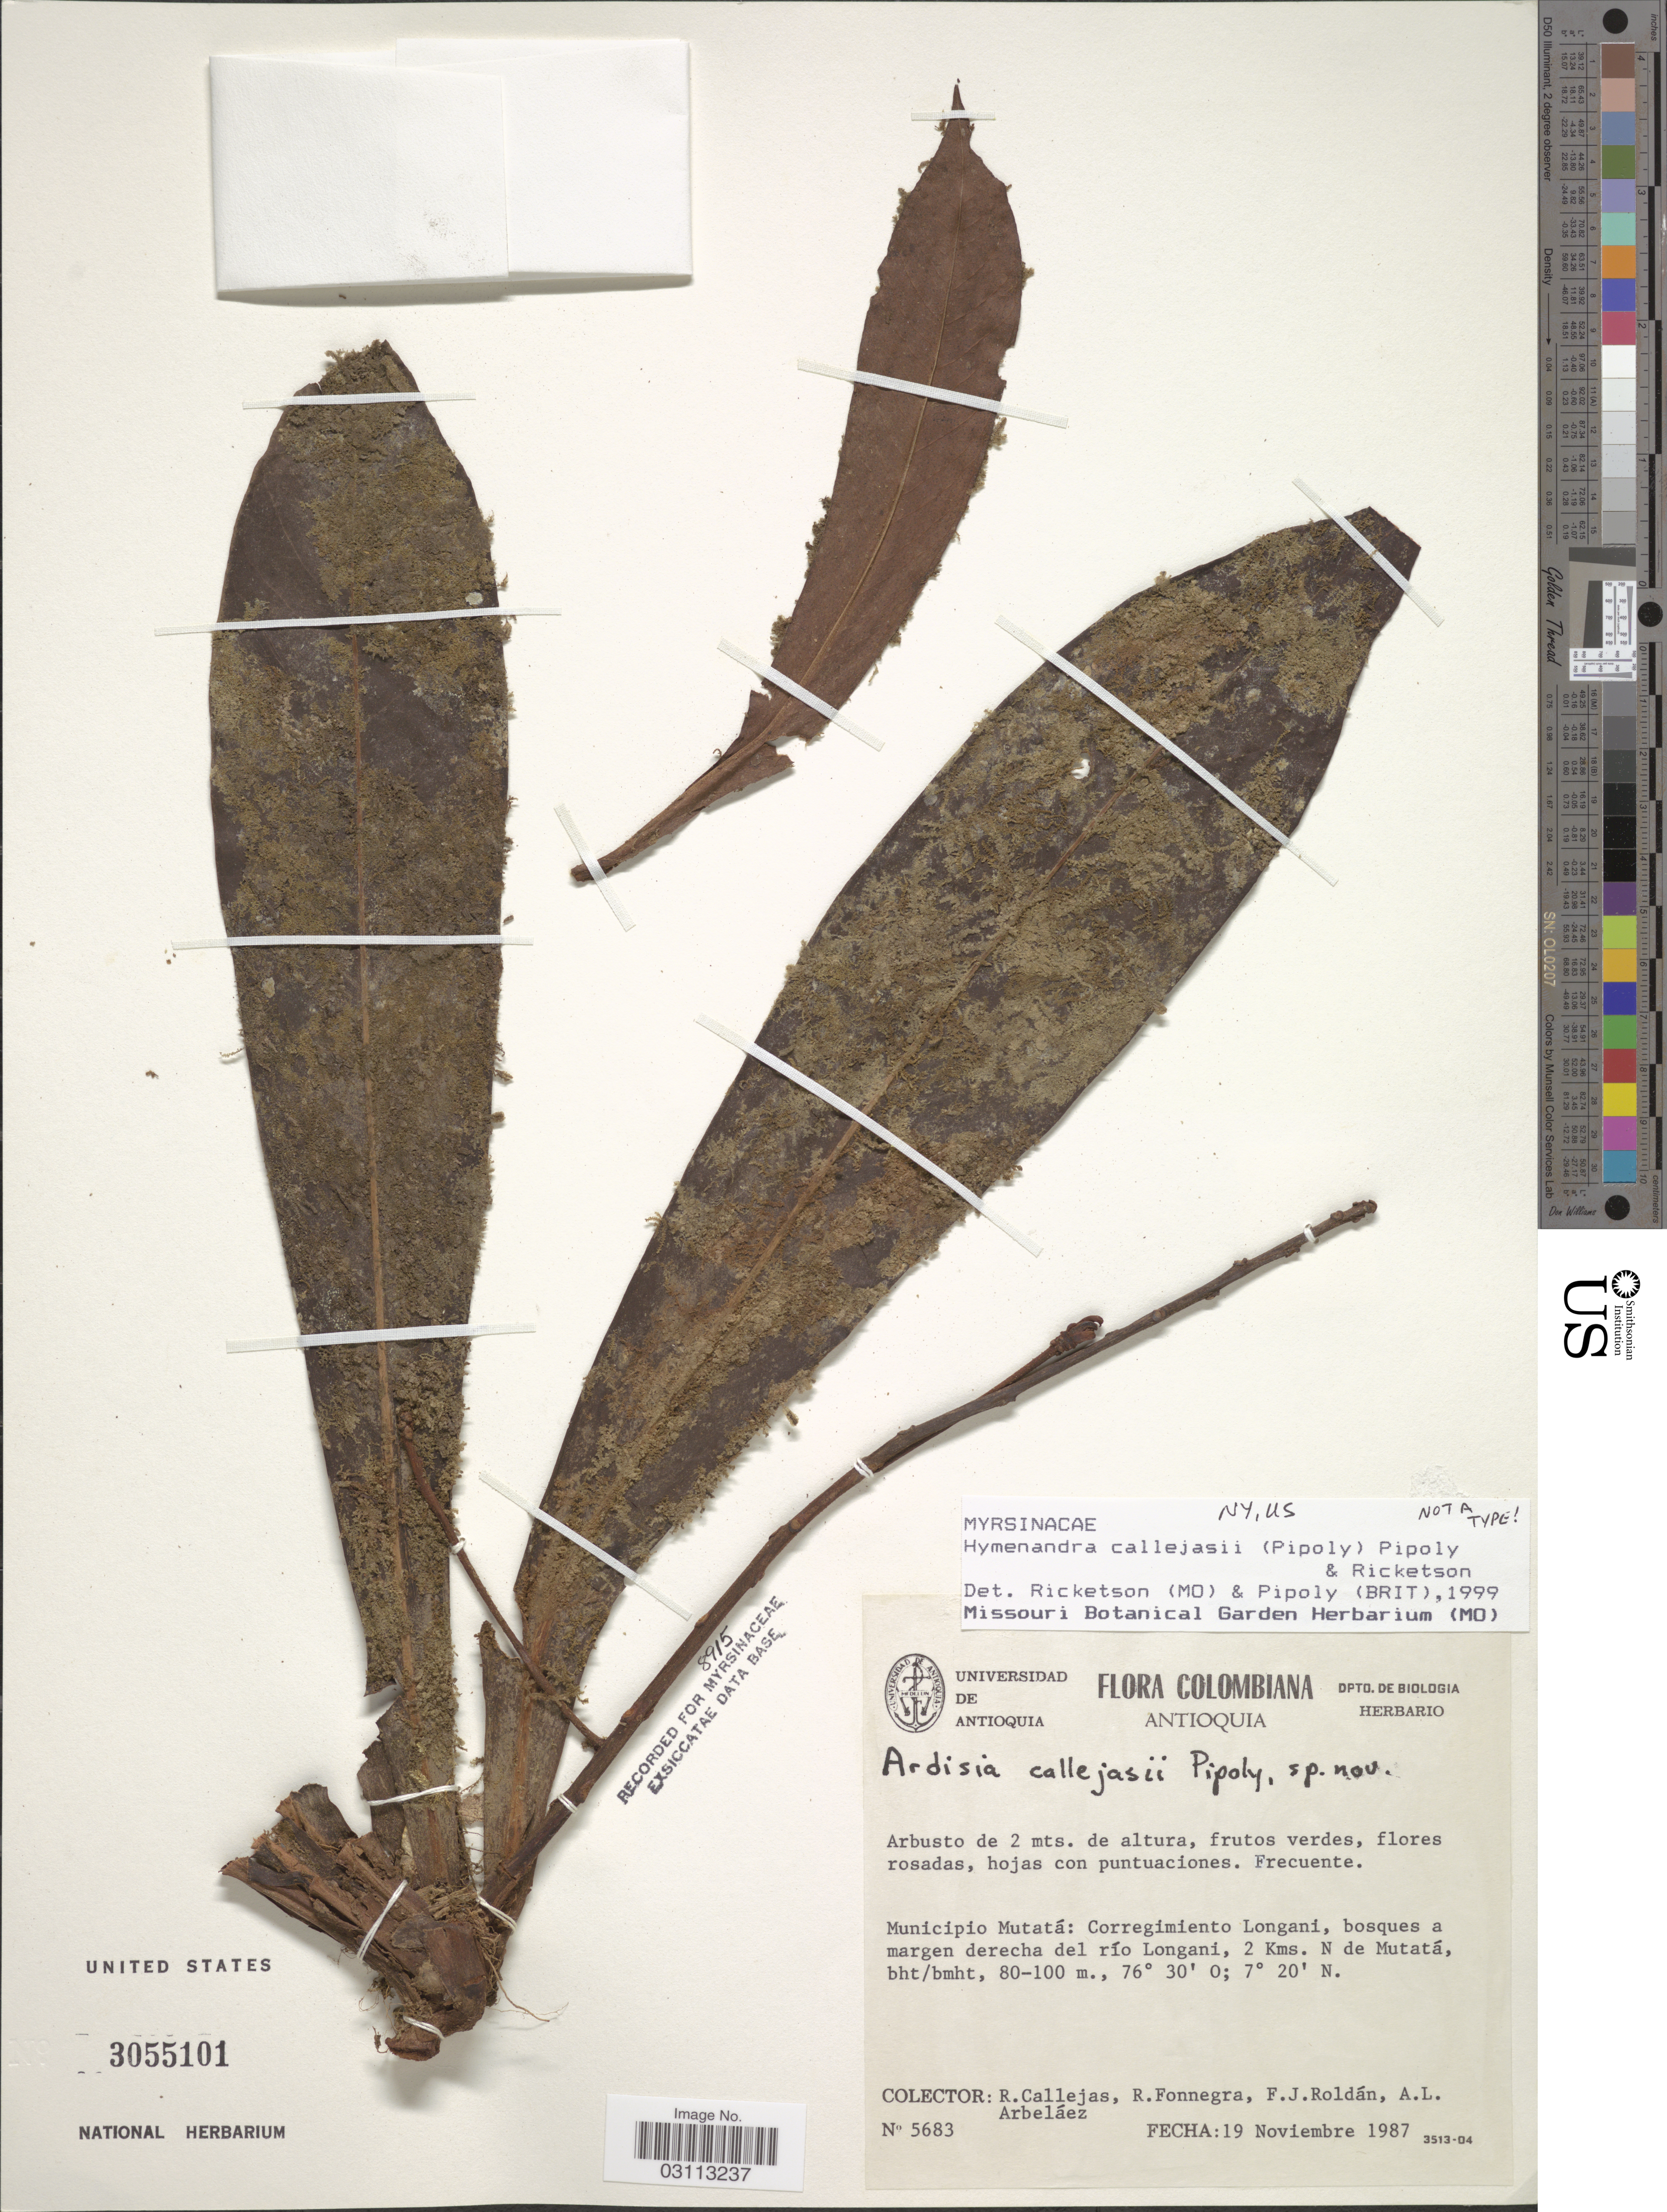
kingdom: Plantae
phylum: Tracheophyta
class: Magnoliopsida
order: Ericales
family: Primulaceae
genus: Hymenandra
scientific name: Hymenandra callejasii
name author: (Pipoly) Pipoly & Ricketson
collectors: R. Callejas, R. Fonnegra, F. J. Roldán & A. Arbeláez Alvarez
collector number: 5683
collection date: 1987-11-19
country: Colombia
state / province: Antioquia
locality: Municipio Mutatá: Corregimiento Longani, bosques a margen derecha del río Longani, 2 Kms. N de Mutatá, bht/bmht.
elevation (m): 80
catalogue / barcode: US 3055101